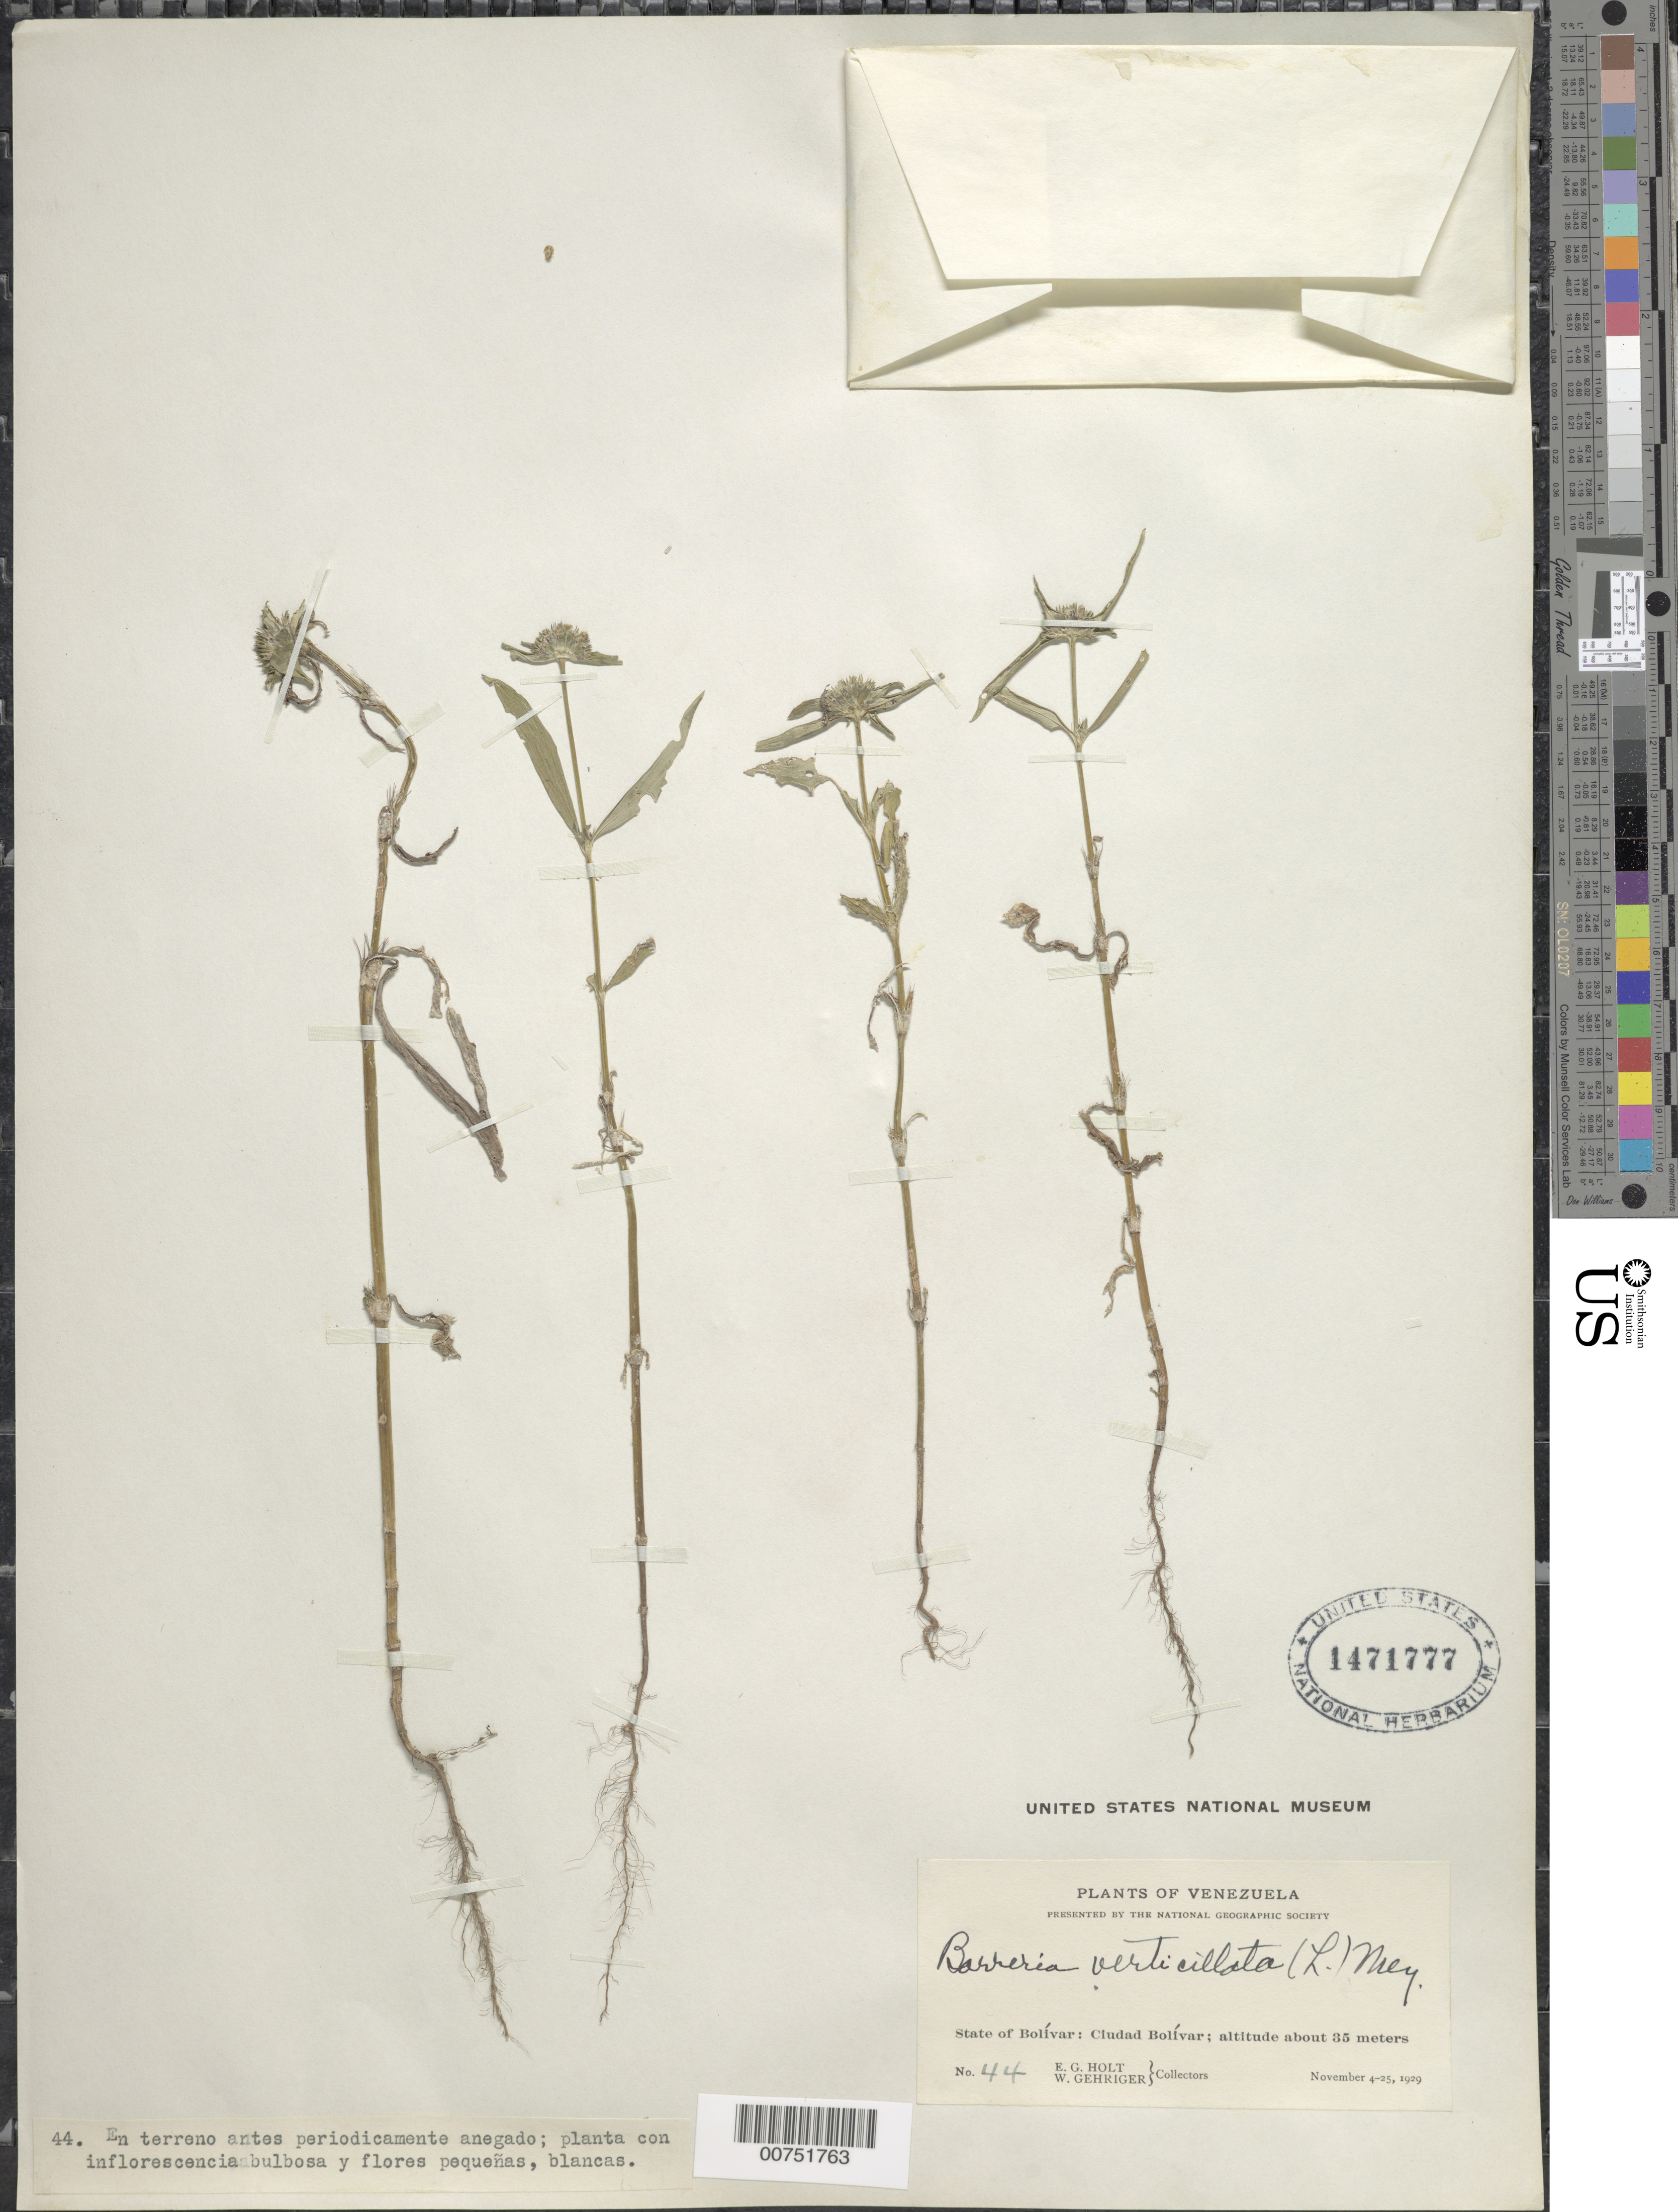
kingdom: Plantae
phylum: Tracheophyta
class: Magnoliopsida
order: Gentianales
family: Rubiaceae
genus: Borreria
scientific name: Borreria verticillata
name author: (L.) G. Mey.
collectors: E. Holt & W. Gehriger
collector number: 44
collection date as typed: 4-Nov-29 to 25-Nov-29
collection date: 1929-11-04/1929-11-25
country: Venezuela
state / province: Bolívar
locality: Ciudad Bolívar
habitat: Terreno antes periodicamente anegado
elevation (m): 35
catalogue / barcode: US 1471777